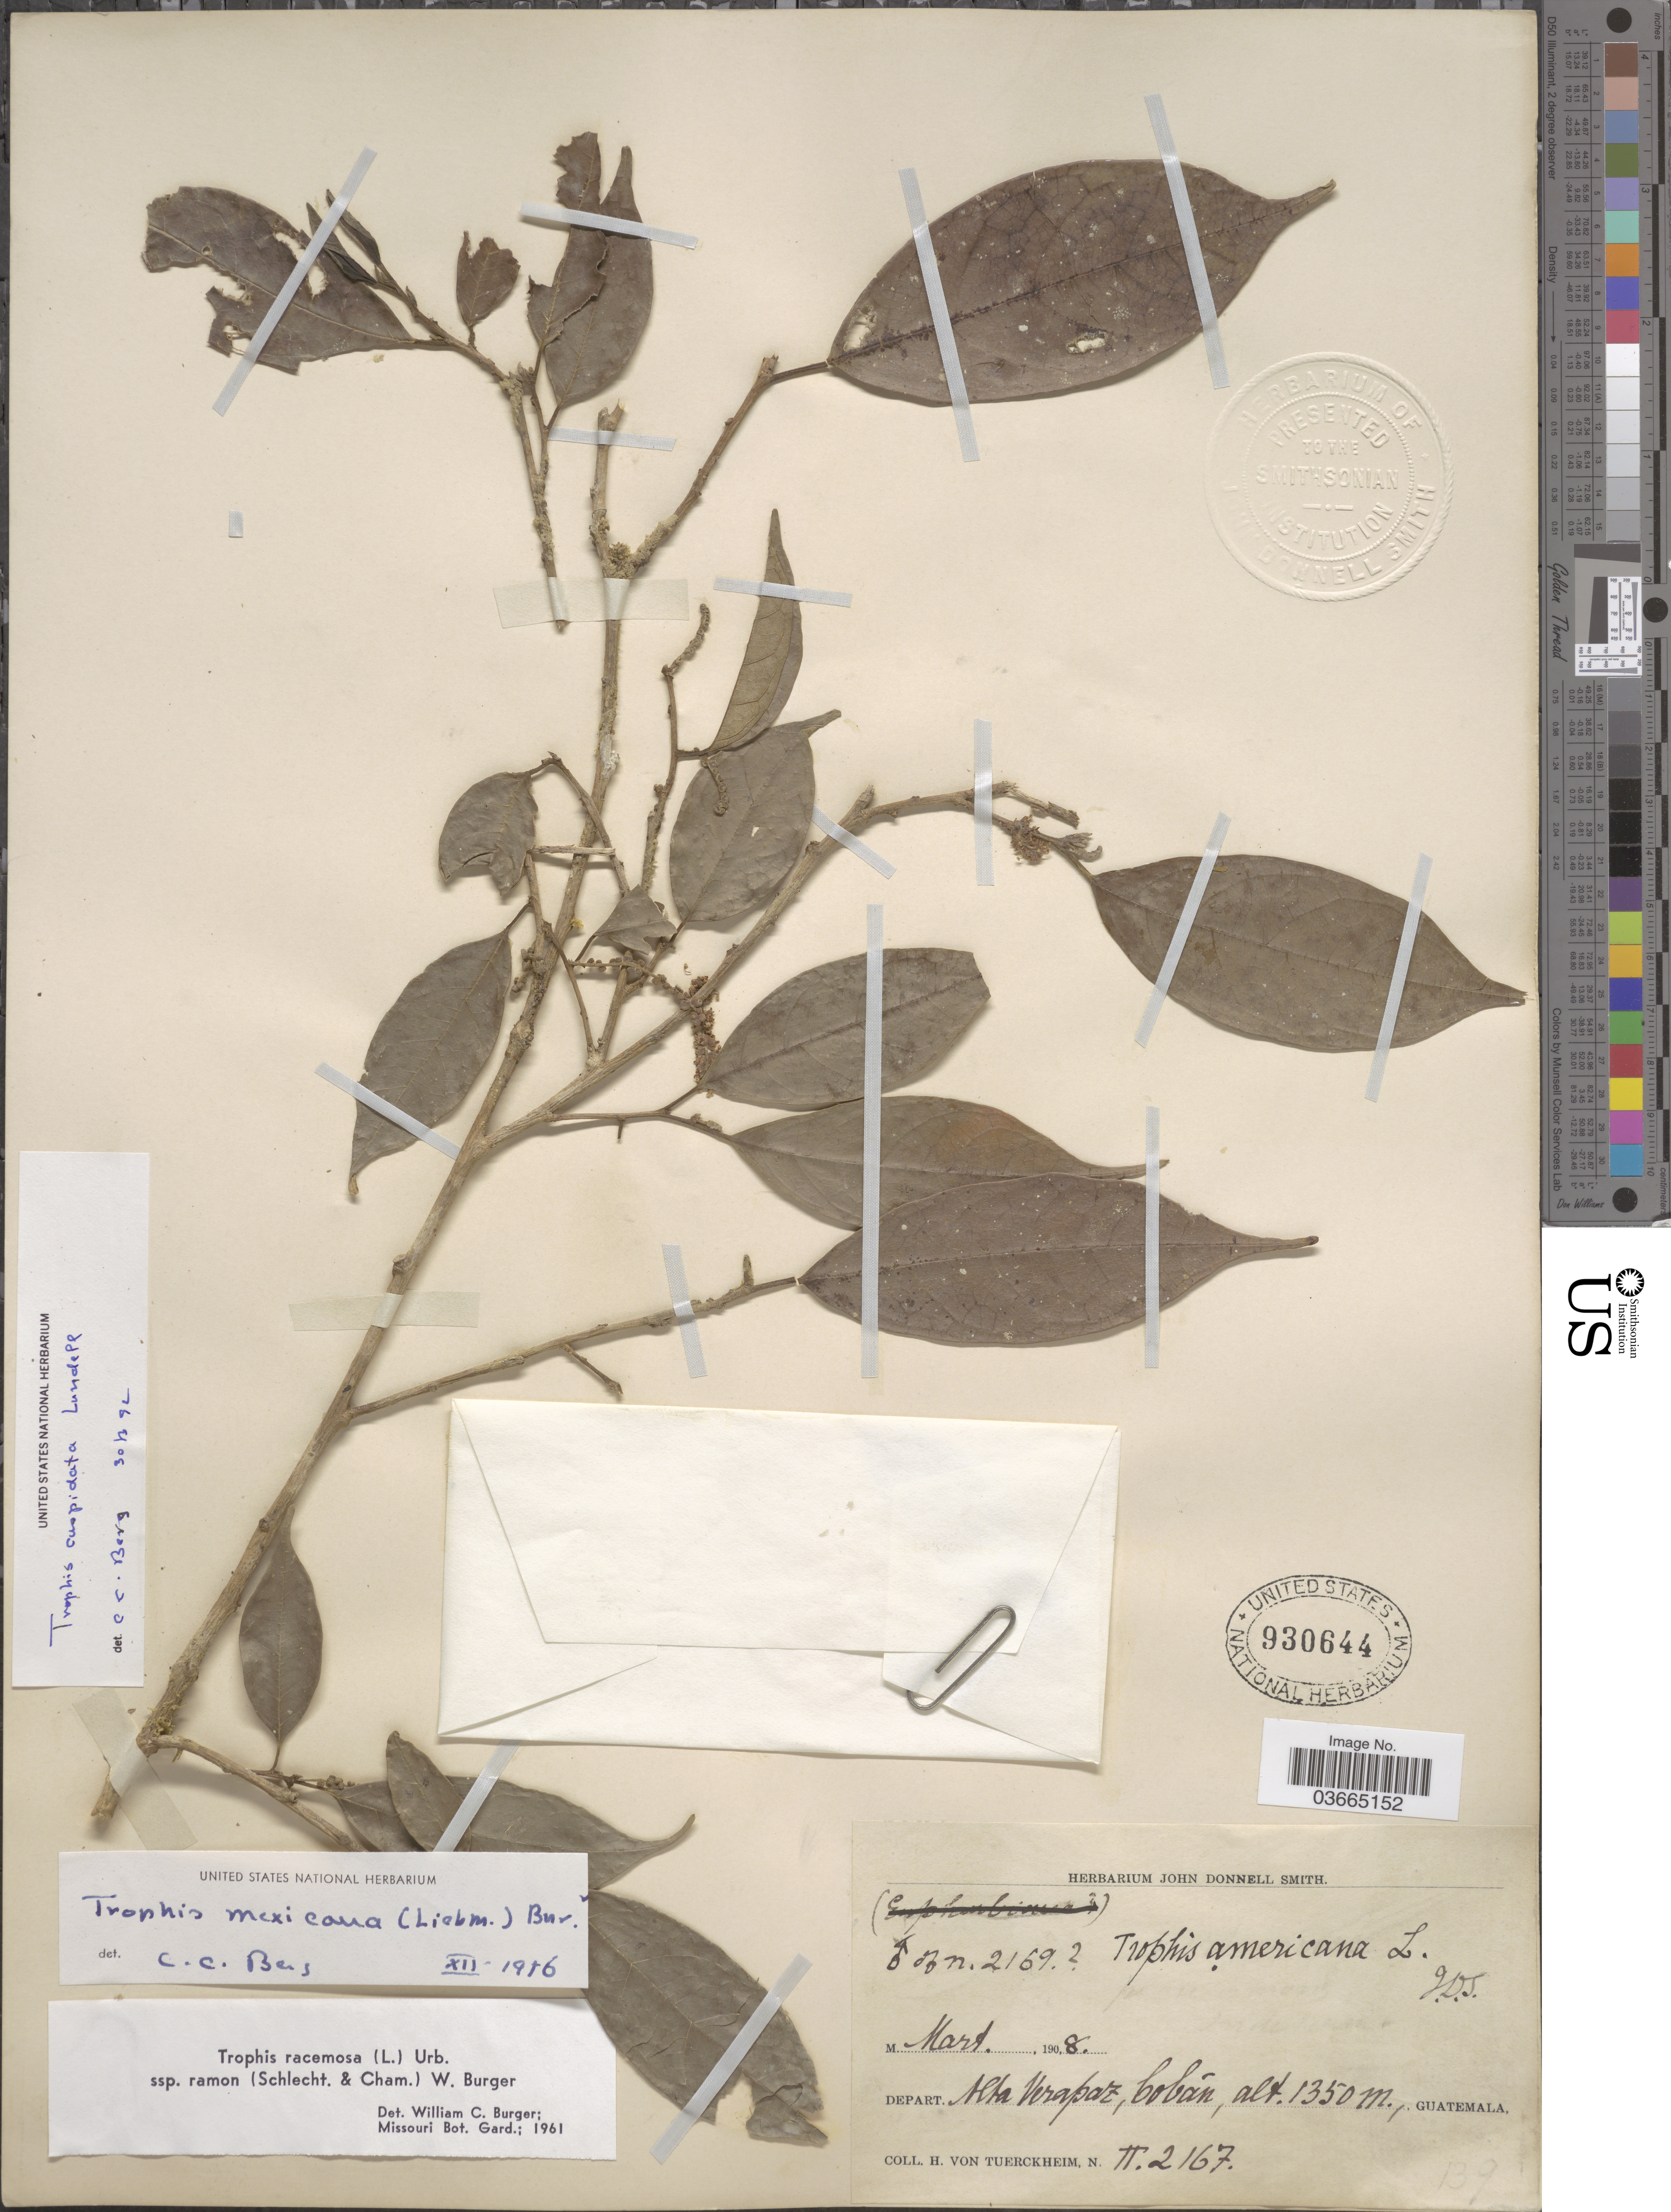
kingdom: Plantae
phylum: Tracheophyta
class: Magnoliopsida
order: Rosales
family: Moraceae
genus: Trophis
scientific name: Trophis cuspidata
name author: Lundell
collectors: H. von Tuerckheim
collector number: II2167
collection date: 1908-03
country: Guatemala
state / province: Alta Verapaz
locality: Depart. Alta Verapaz. Cobán.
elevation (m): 1350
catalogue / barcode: US 930644